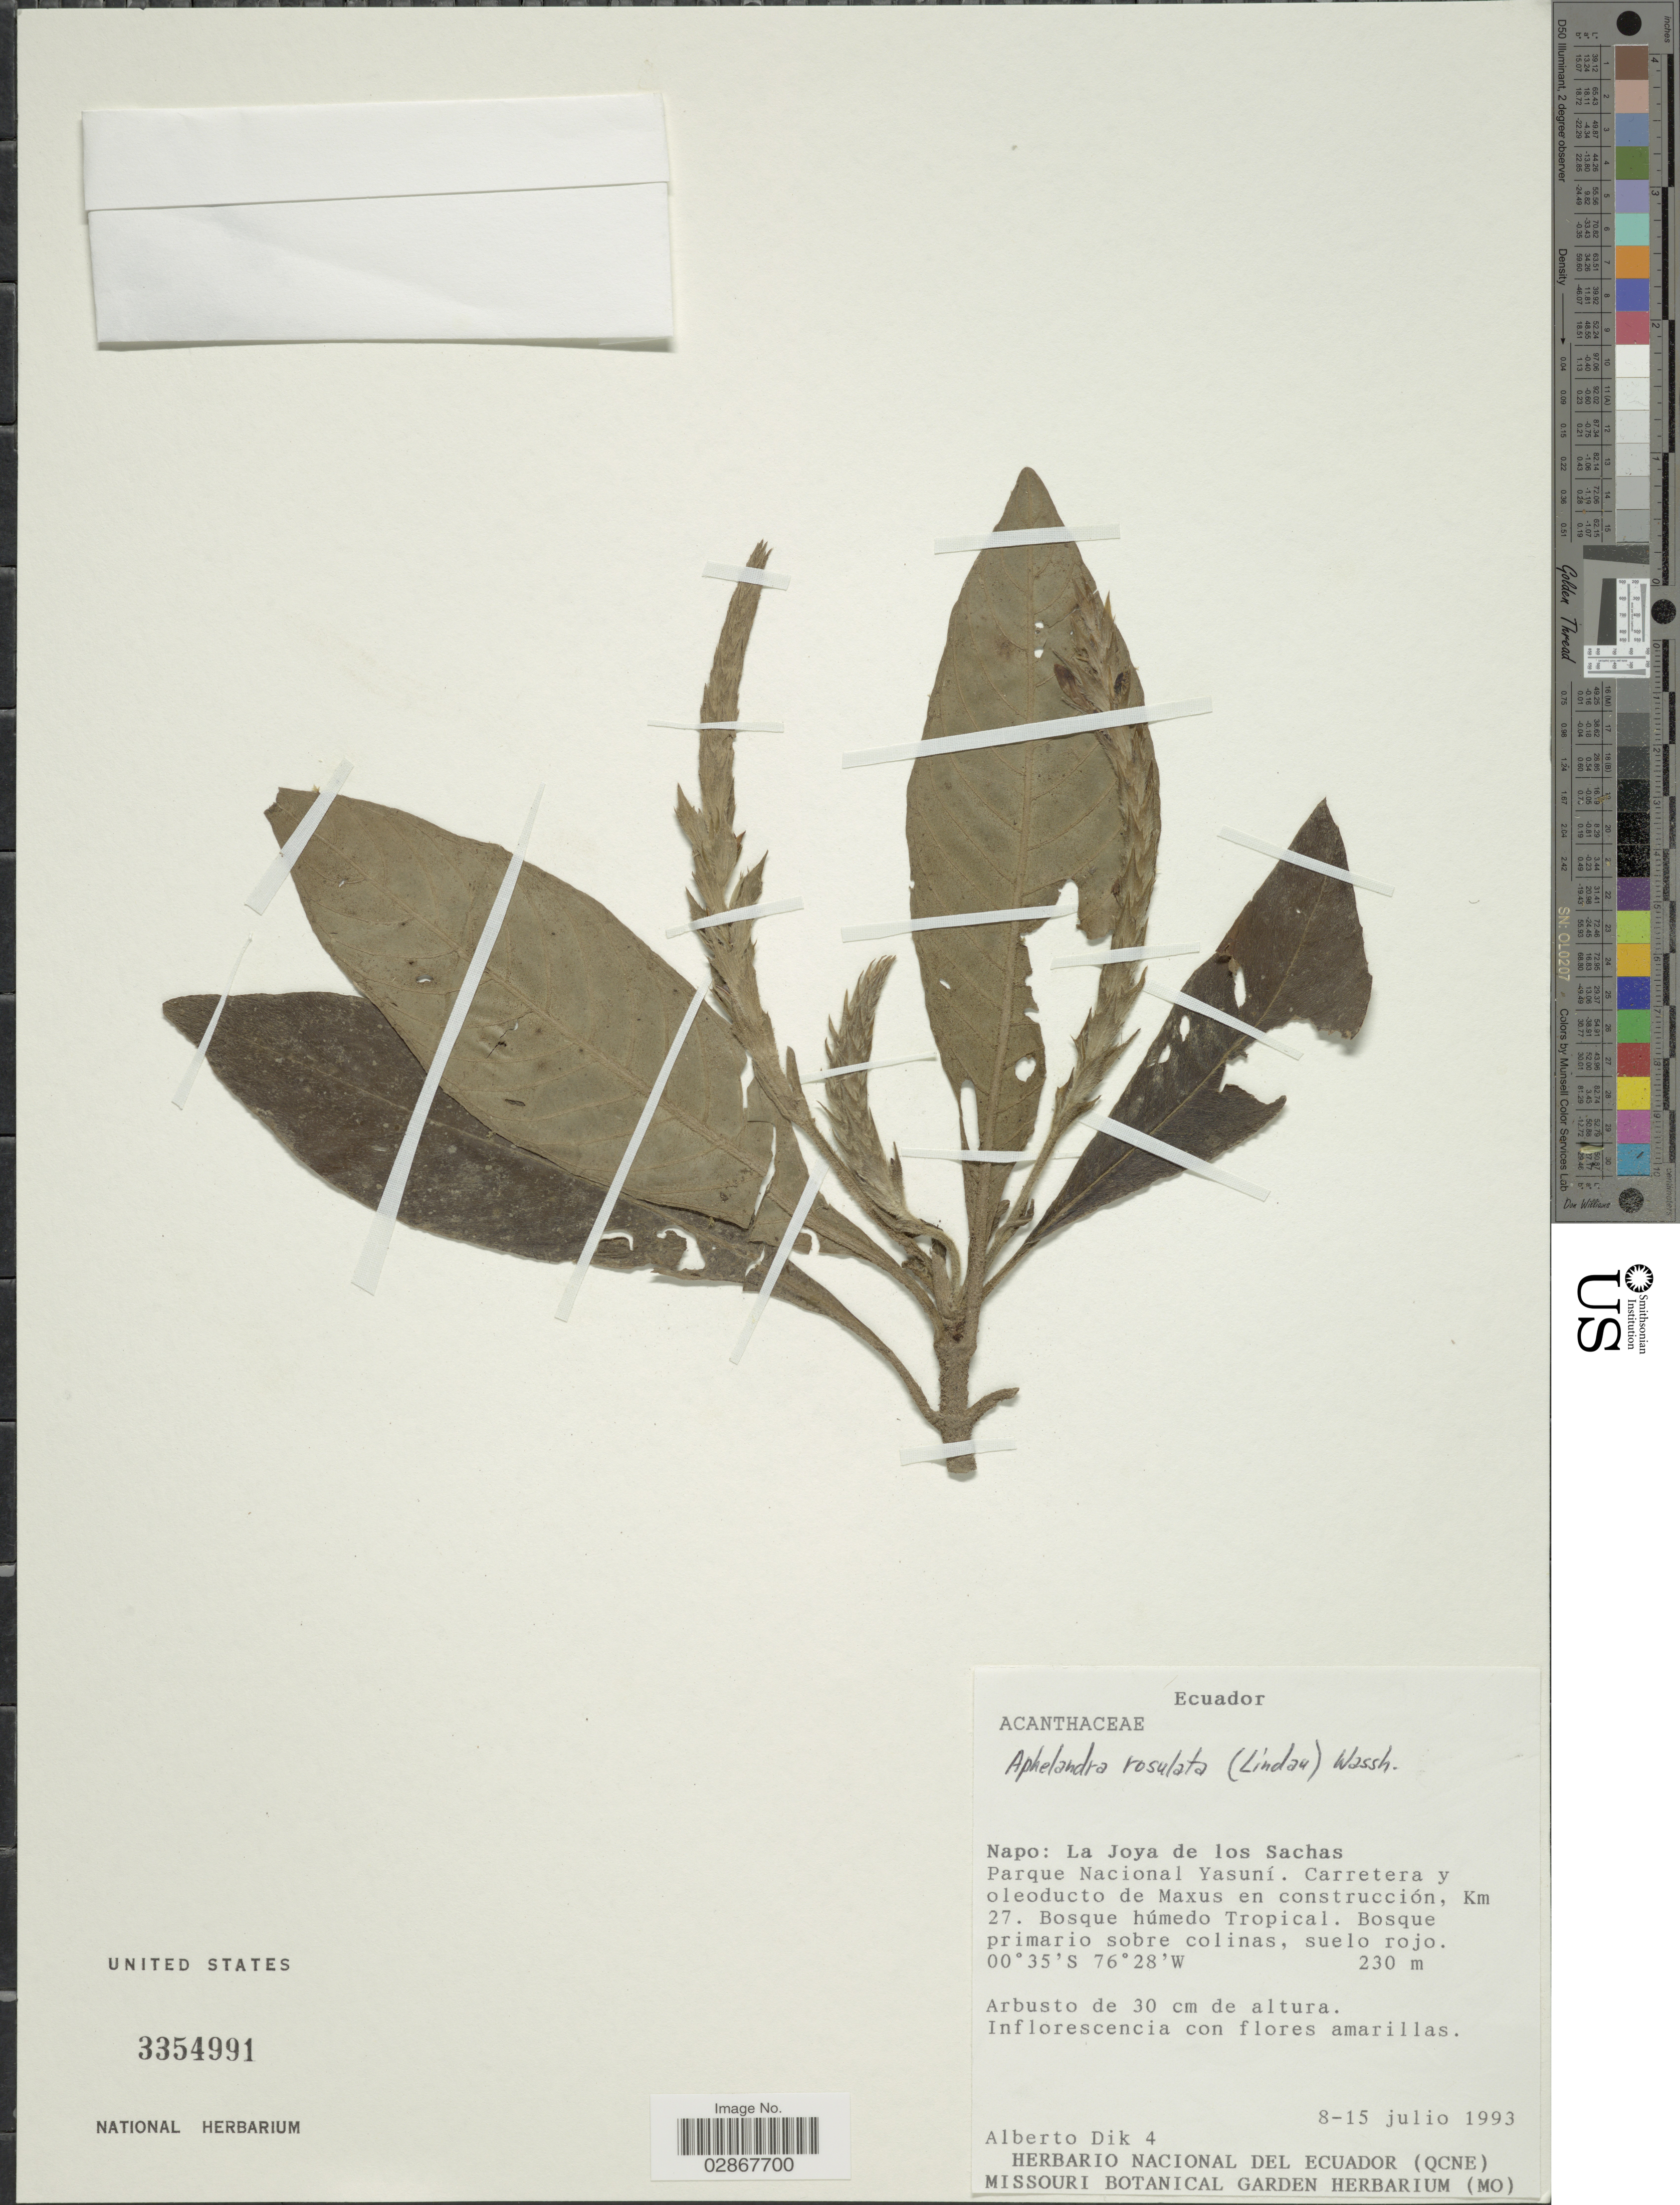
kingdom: Plantae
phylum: Tracheophyta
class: Magnoliopsida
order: Lamiales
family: Acanthaceae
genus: Aphelandra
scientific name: Aphelandra rosulata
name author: (Lindau) Wassh.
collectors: A. Dik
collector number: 4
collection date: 1993-07-08/1993-07-15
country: Ecuador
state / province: Napo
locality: La Joya de los Sachas. Parque Nacional Yasuní. Carretera y oleoducto de Maxus en construcción, Km 27.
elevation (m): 230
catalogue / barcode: US 3354991